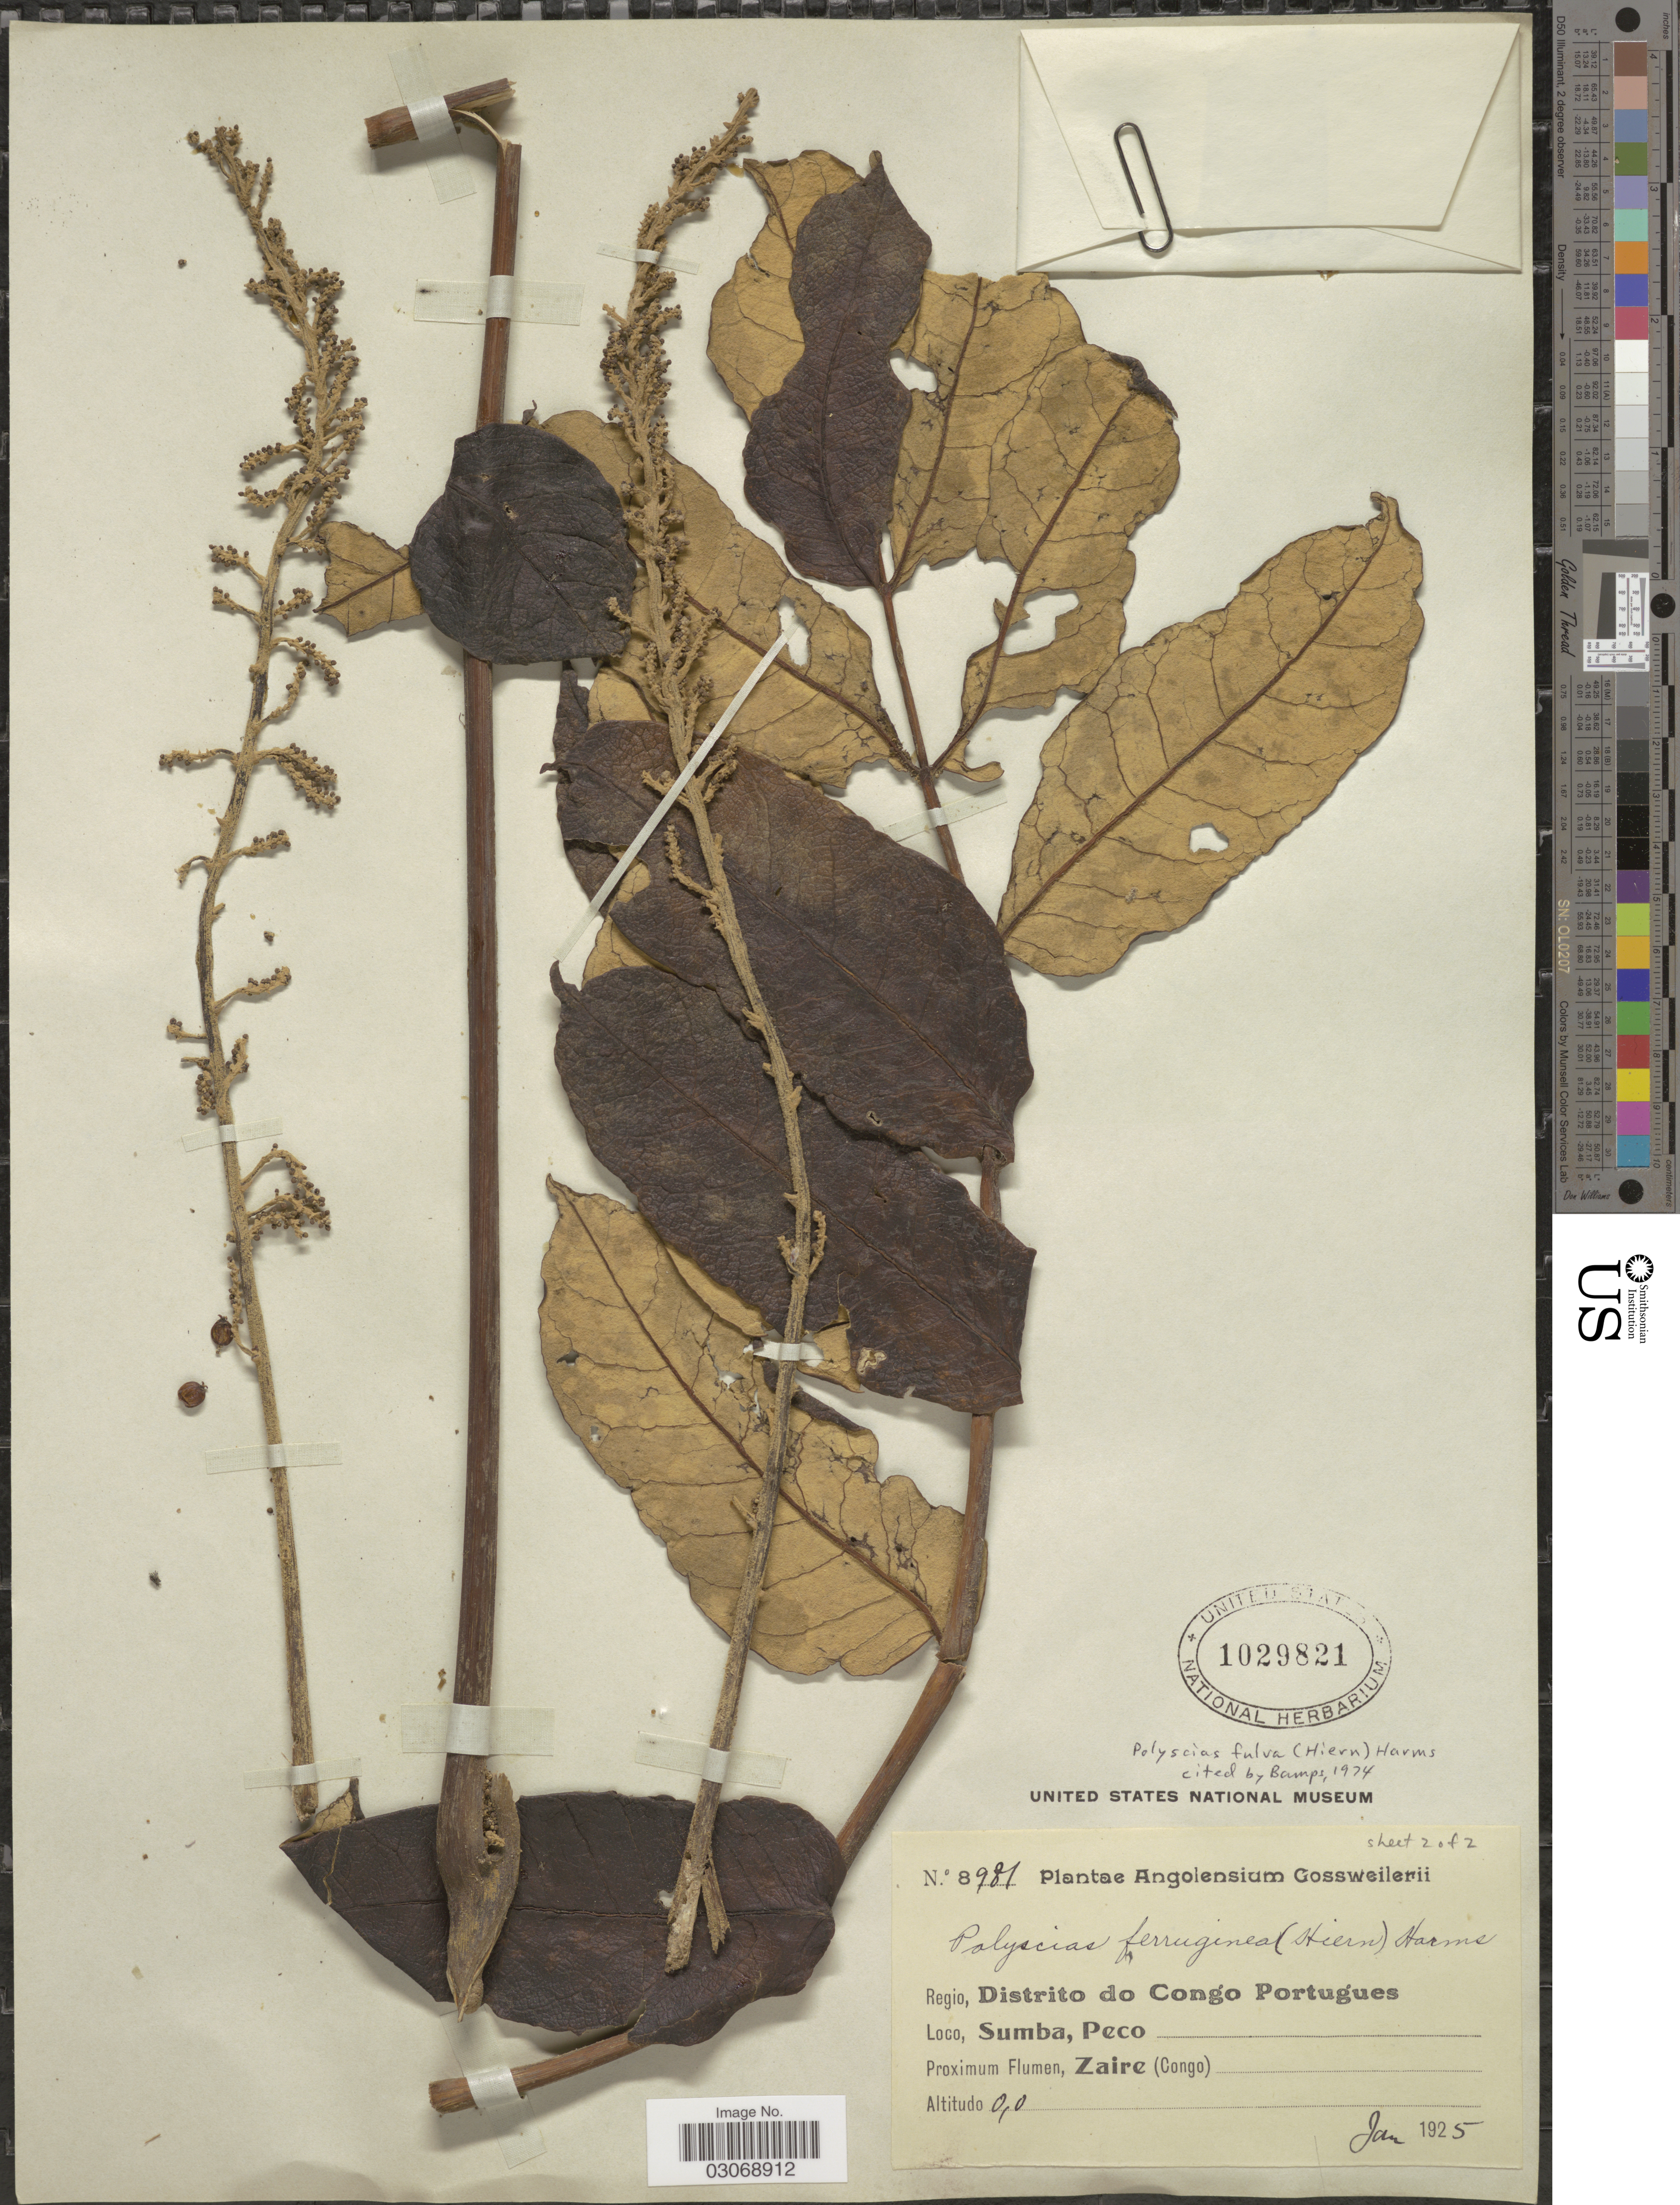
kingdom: Plantae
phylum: Tracheophyta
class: Magnoliopsida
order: Apiales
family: Araliaceae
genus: Polyscias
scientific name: Polyscias fulva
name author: (Hiern) Harms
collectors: -. Gossweiler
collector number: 8981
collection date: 1925-01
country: Angola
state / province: Zaire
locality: Regio Distrito do Congo Portugues. Sumba, Peco. Zaire (Congo).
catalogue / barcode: US 1029821